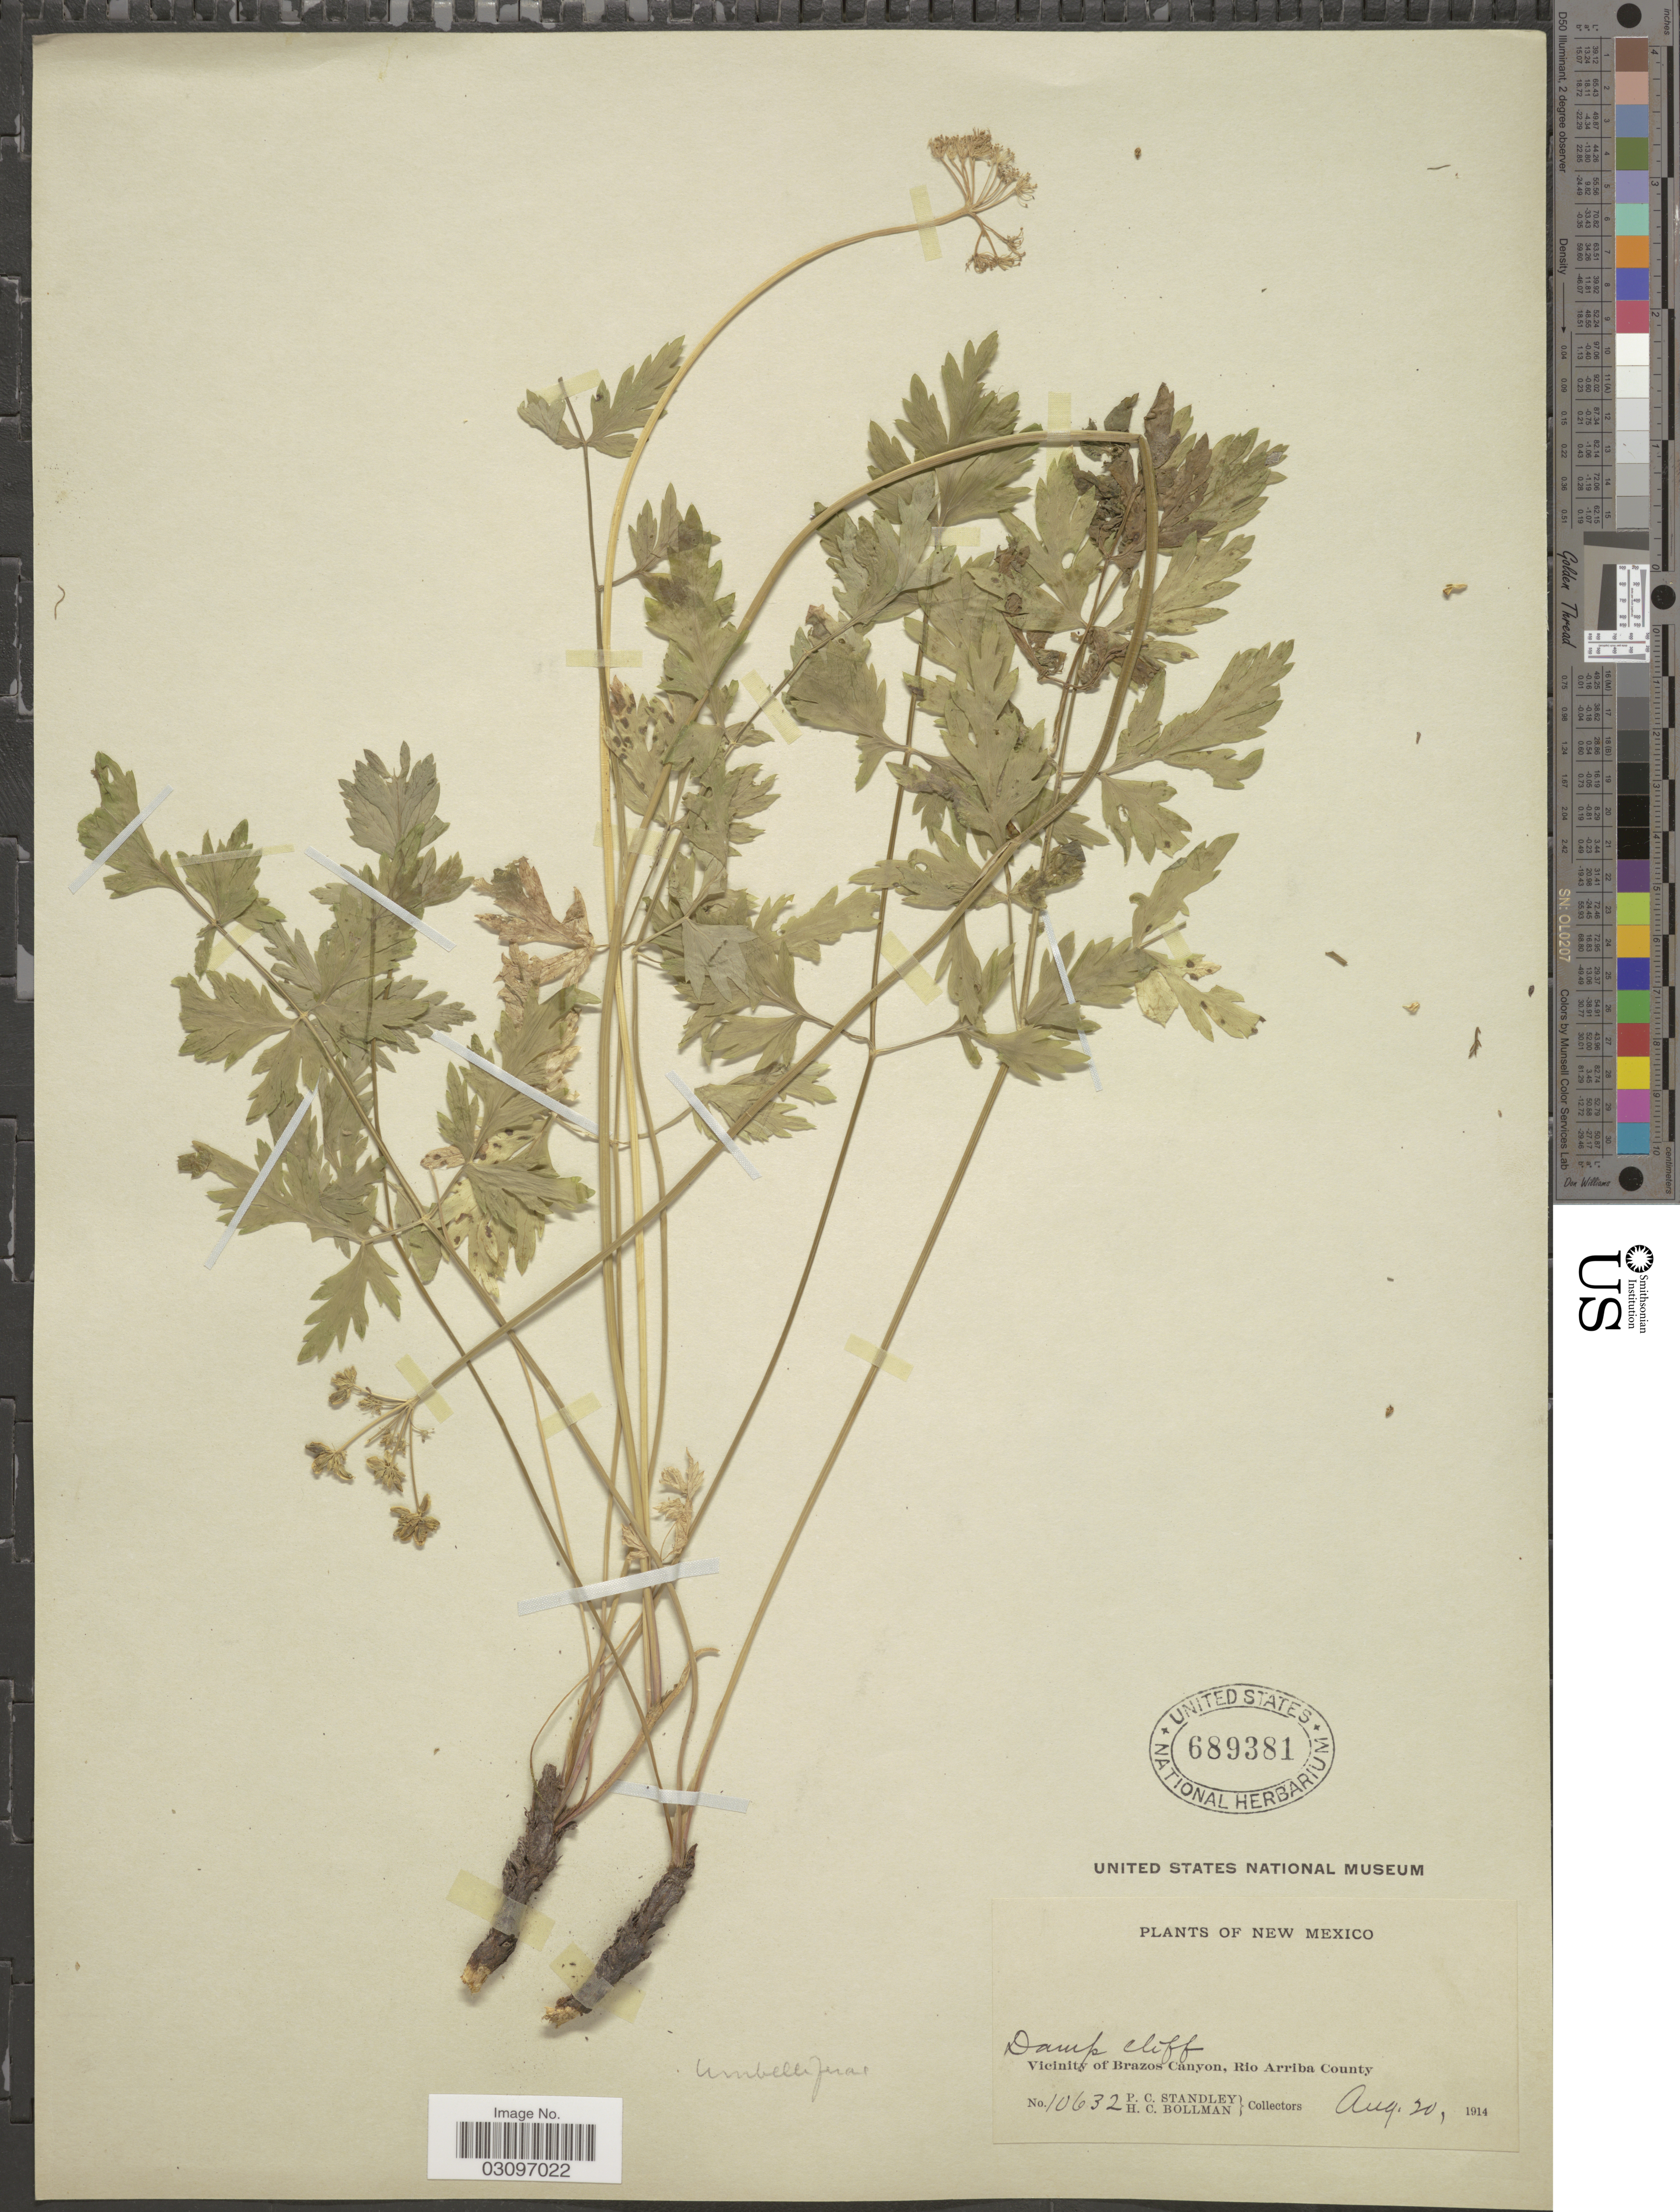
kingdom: Plantae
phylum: Tracheophyta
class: Magnoliopsida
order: Apiales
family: Apiaceae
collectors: P. C. Standley & H. C. Bollman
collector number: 10632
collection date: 1914-08-20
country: United States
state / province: New Mexico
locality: Vicinity of Brazos Canyon, Rio Arriba County.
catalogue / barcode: US 689381